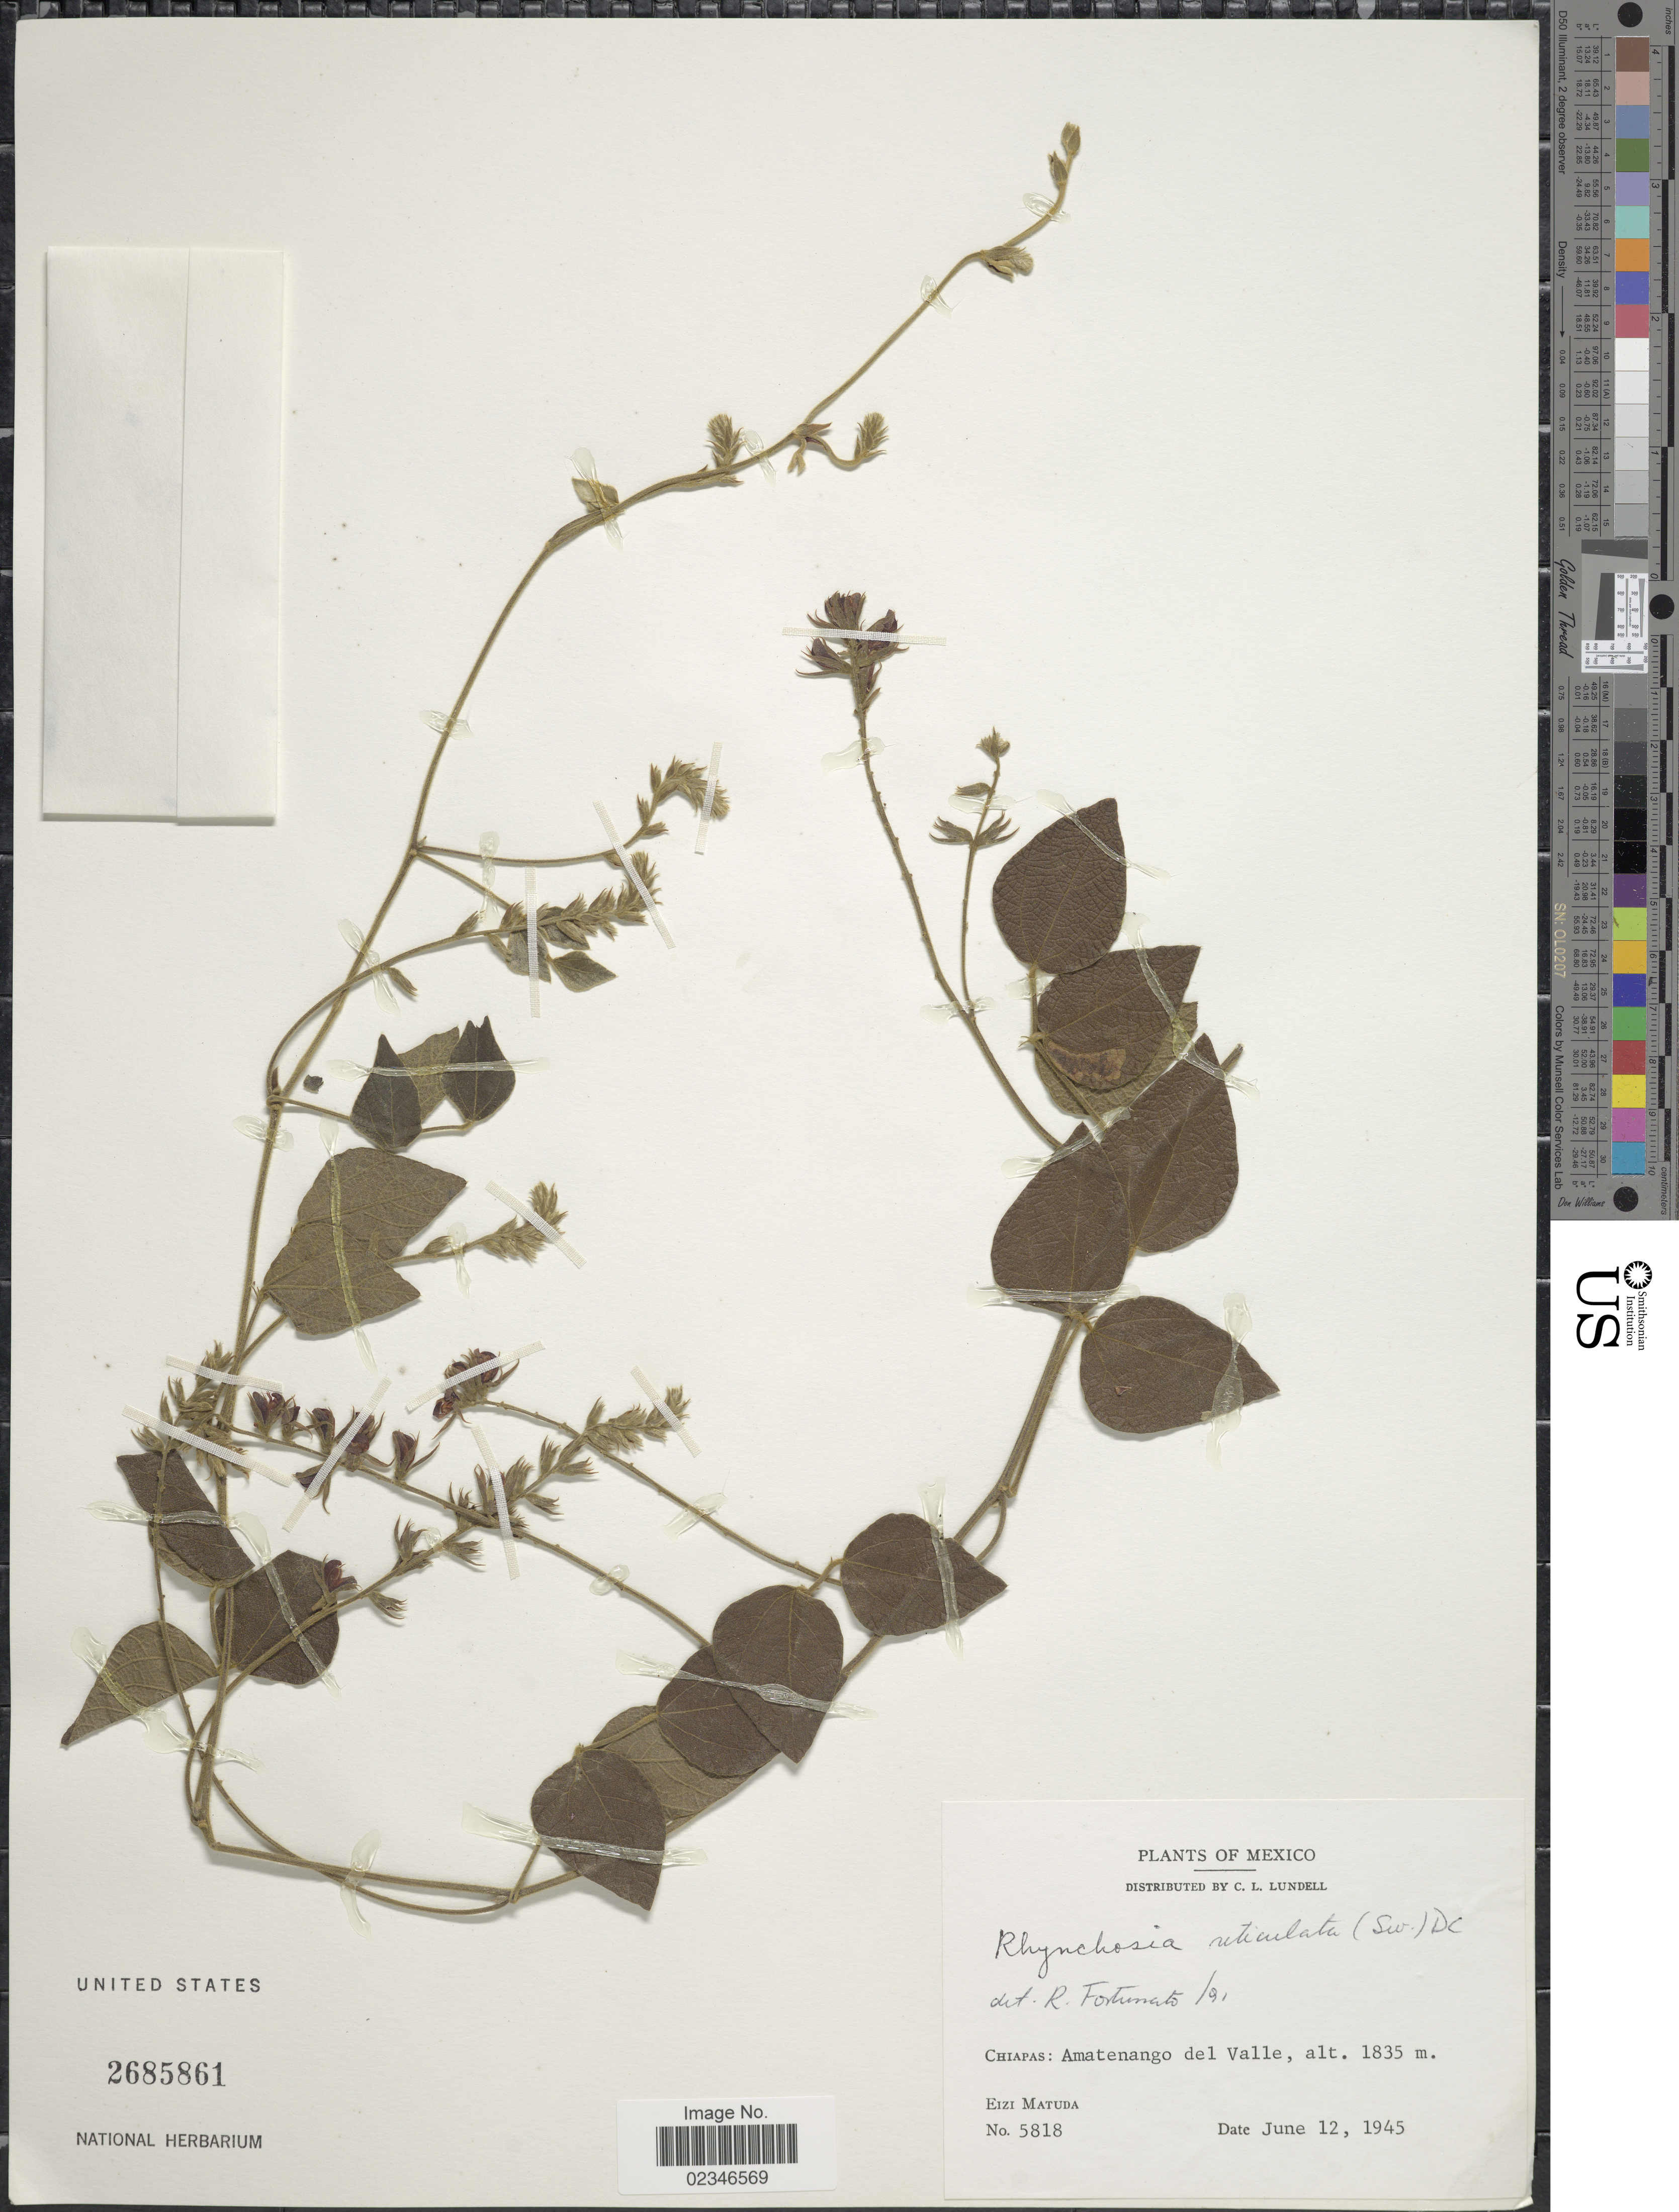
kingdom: Plantae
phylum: Tracheophyta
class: Magnoliopsida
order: Fabales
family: Fabaceae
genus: Rhynchosia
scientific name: Rhynchosia reticulata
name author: (Sw.) DC.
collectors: E. Matuda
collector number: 5818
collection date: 1945-06-12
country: Mexico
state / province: Chiapas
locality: Chiapas: Amatenango del Valle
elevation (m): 1835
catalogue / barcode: US 2685861